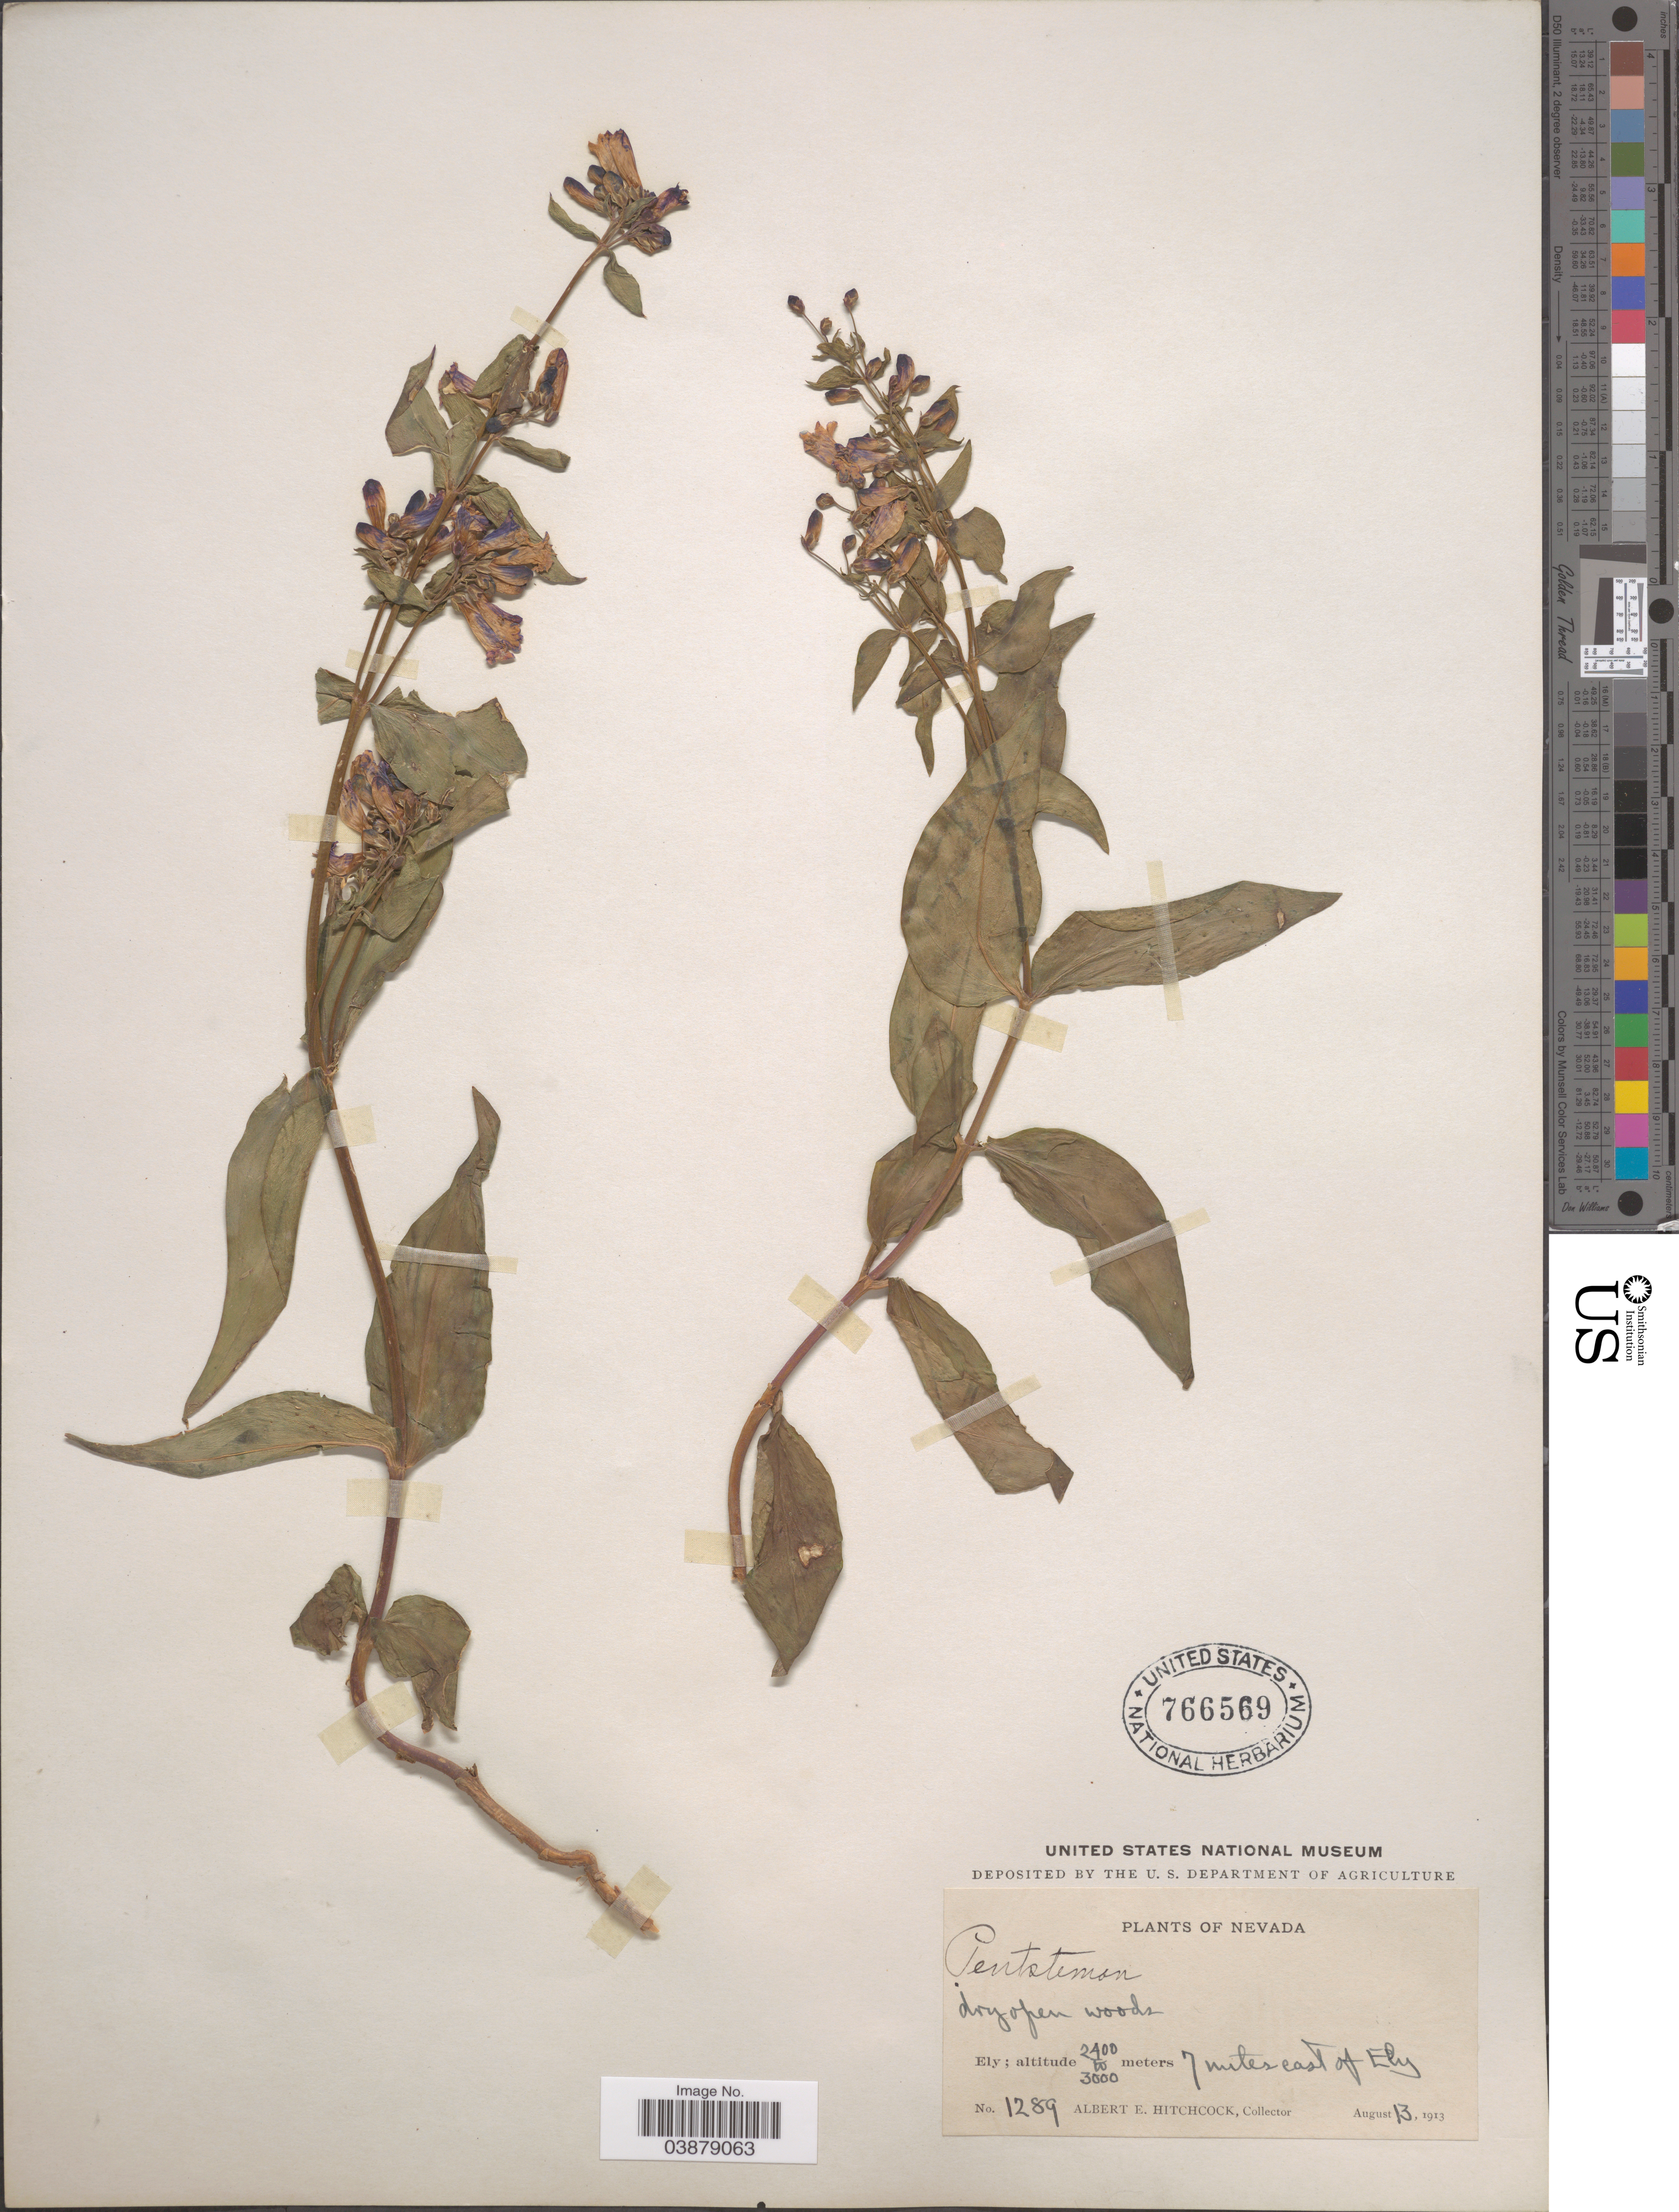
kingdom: Plantae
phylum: Tracheophyta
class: Magnoliopsida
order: Lamiales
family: Plantaginaceae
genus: Penstemon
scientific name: Penstemon watsonii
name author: A. Gray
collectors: A. Hitchcock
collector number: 1289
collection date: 1913-08-13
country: United States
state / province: Nevada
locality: Ely; 7 miles east of Ely.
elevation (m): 2400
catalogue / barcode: US 766569